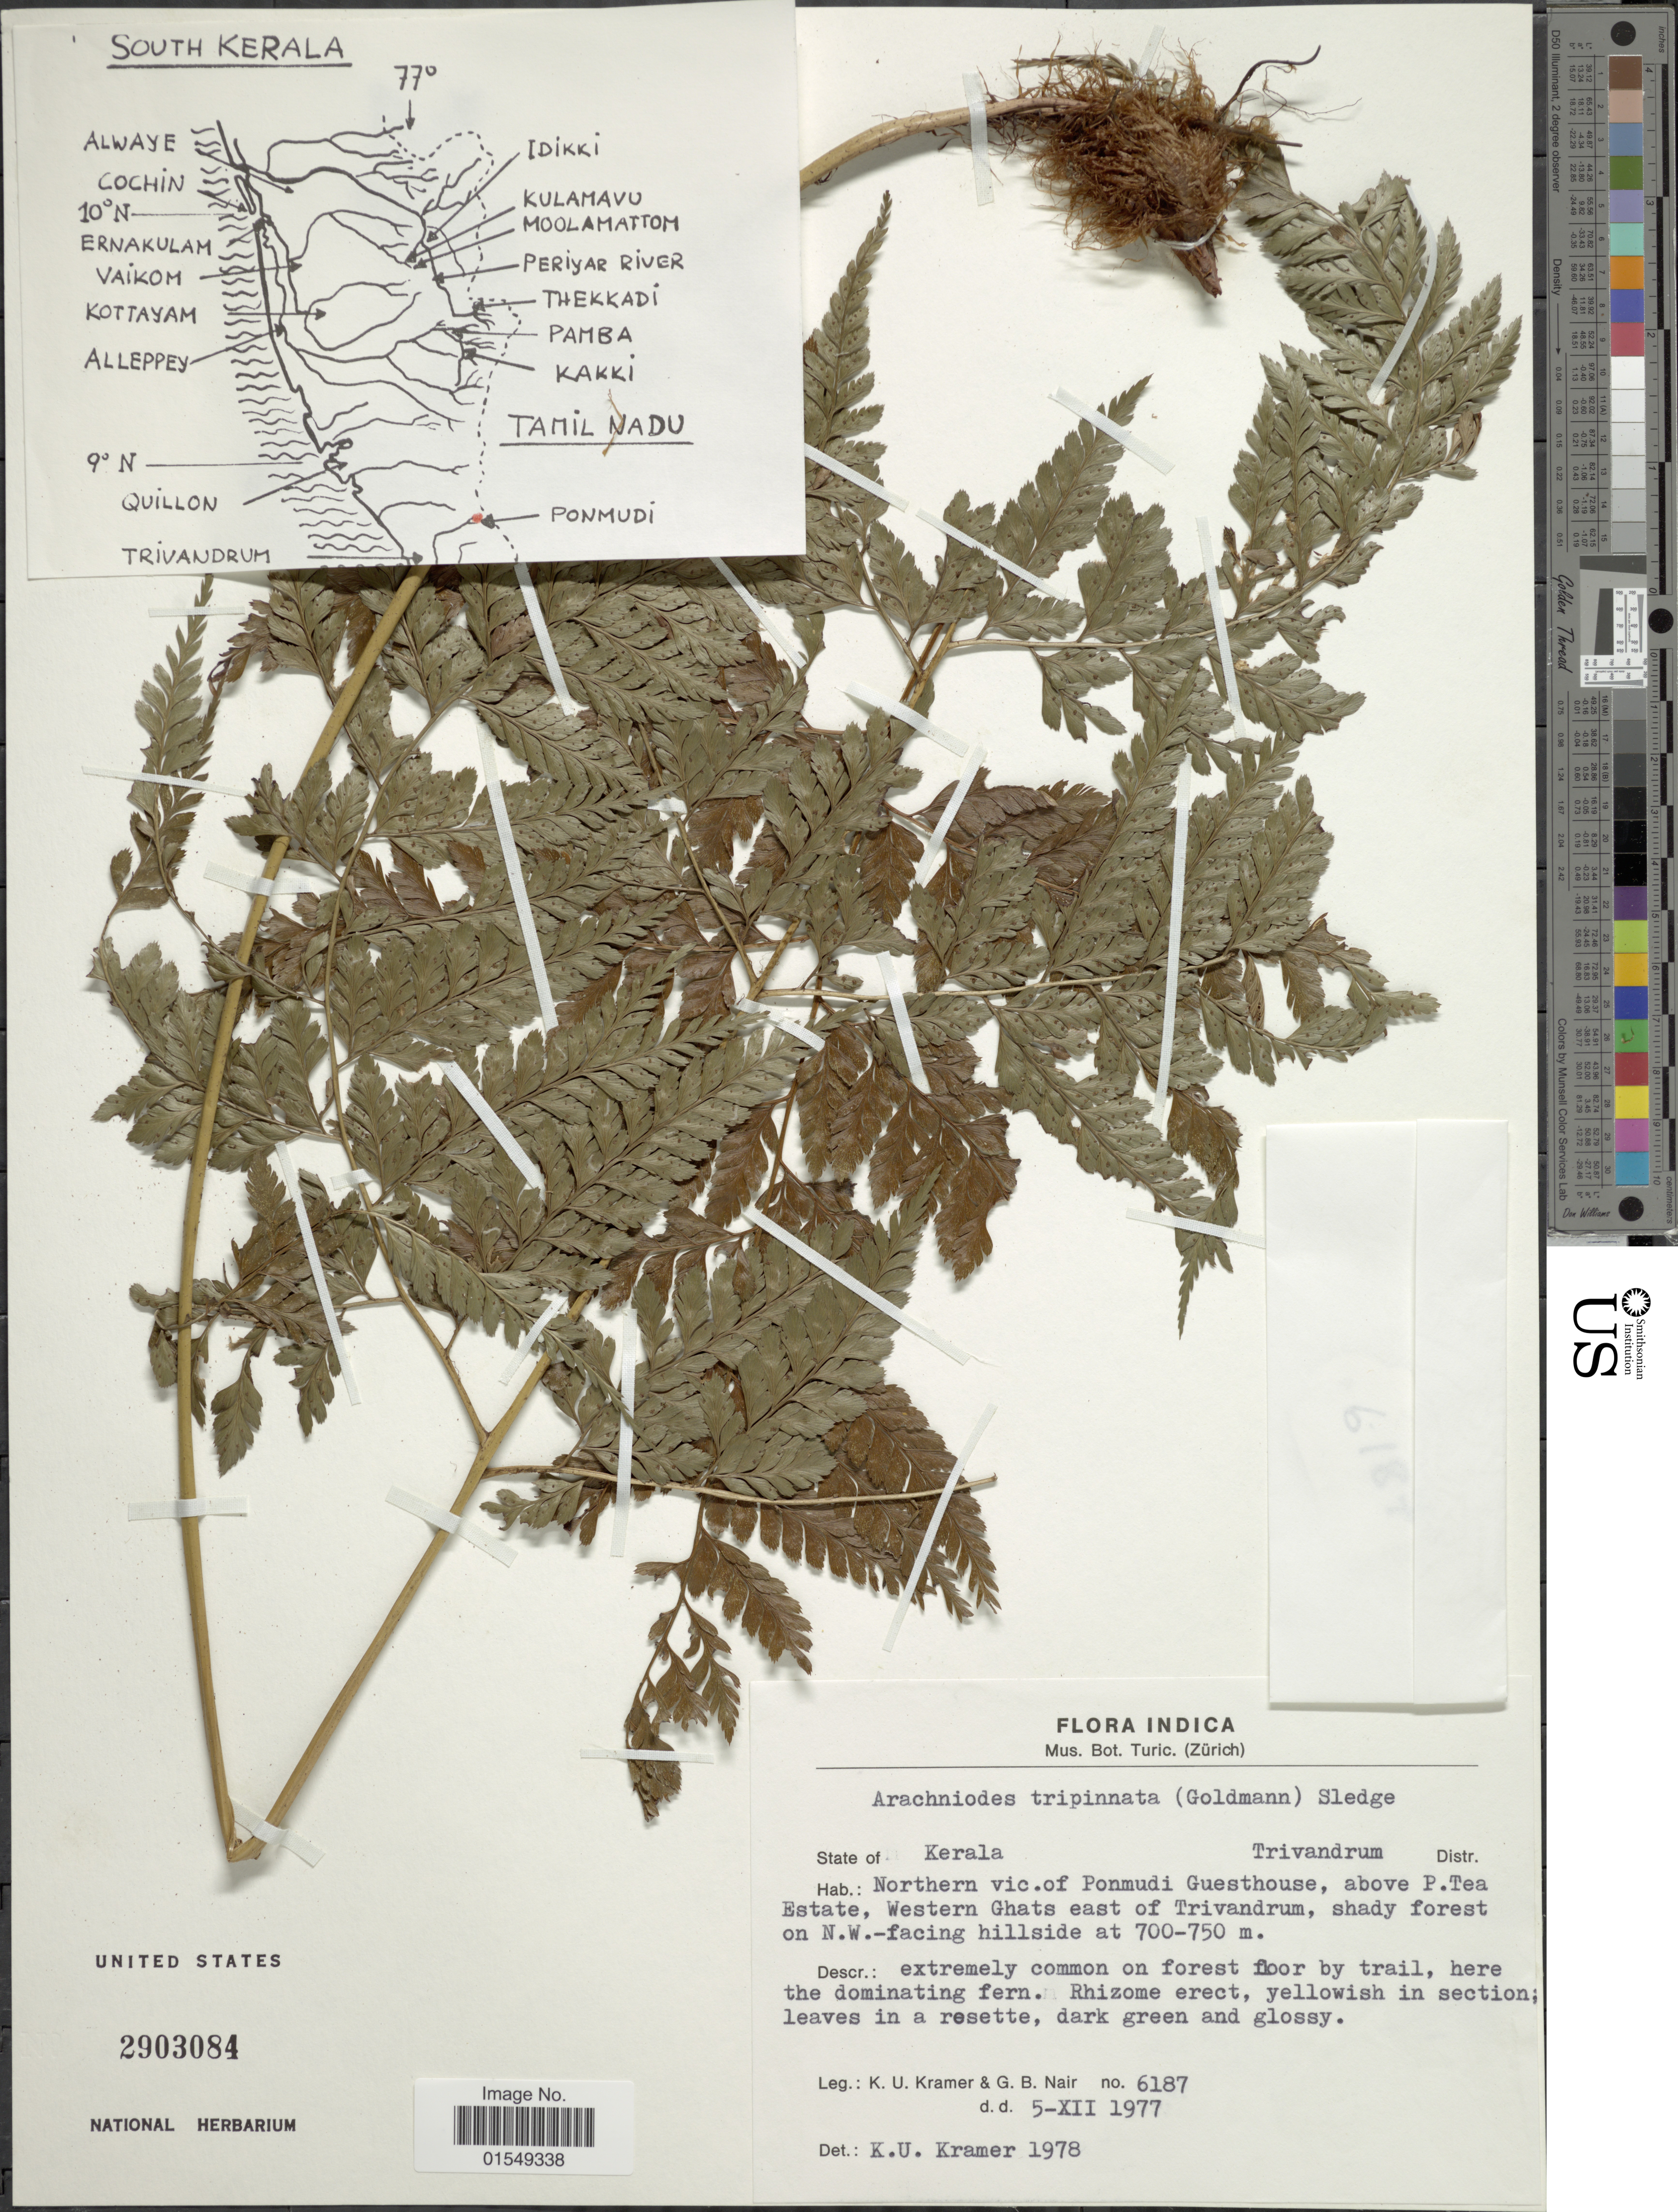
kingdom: Plantae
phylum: Tracheophyta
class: Polypodiopsida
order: Polypodiales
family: Dryopteridaceae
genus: Arachniodes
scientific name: Arachniodes tripinnata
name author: (Goldm.) Sledge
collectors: K. U. Kramer & G. Nair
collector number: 6187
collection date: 1977-07-05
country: India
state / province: Kerala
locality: Indica, State of Kerala, Trivandrum Distr., northern vic. of Ponmudi Guesthouse, above P. Tea Estate, Western Ghats east of Trivandrum, shady forest on N.W.-facing hillside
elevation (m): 700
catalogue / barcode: US 2903084